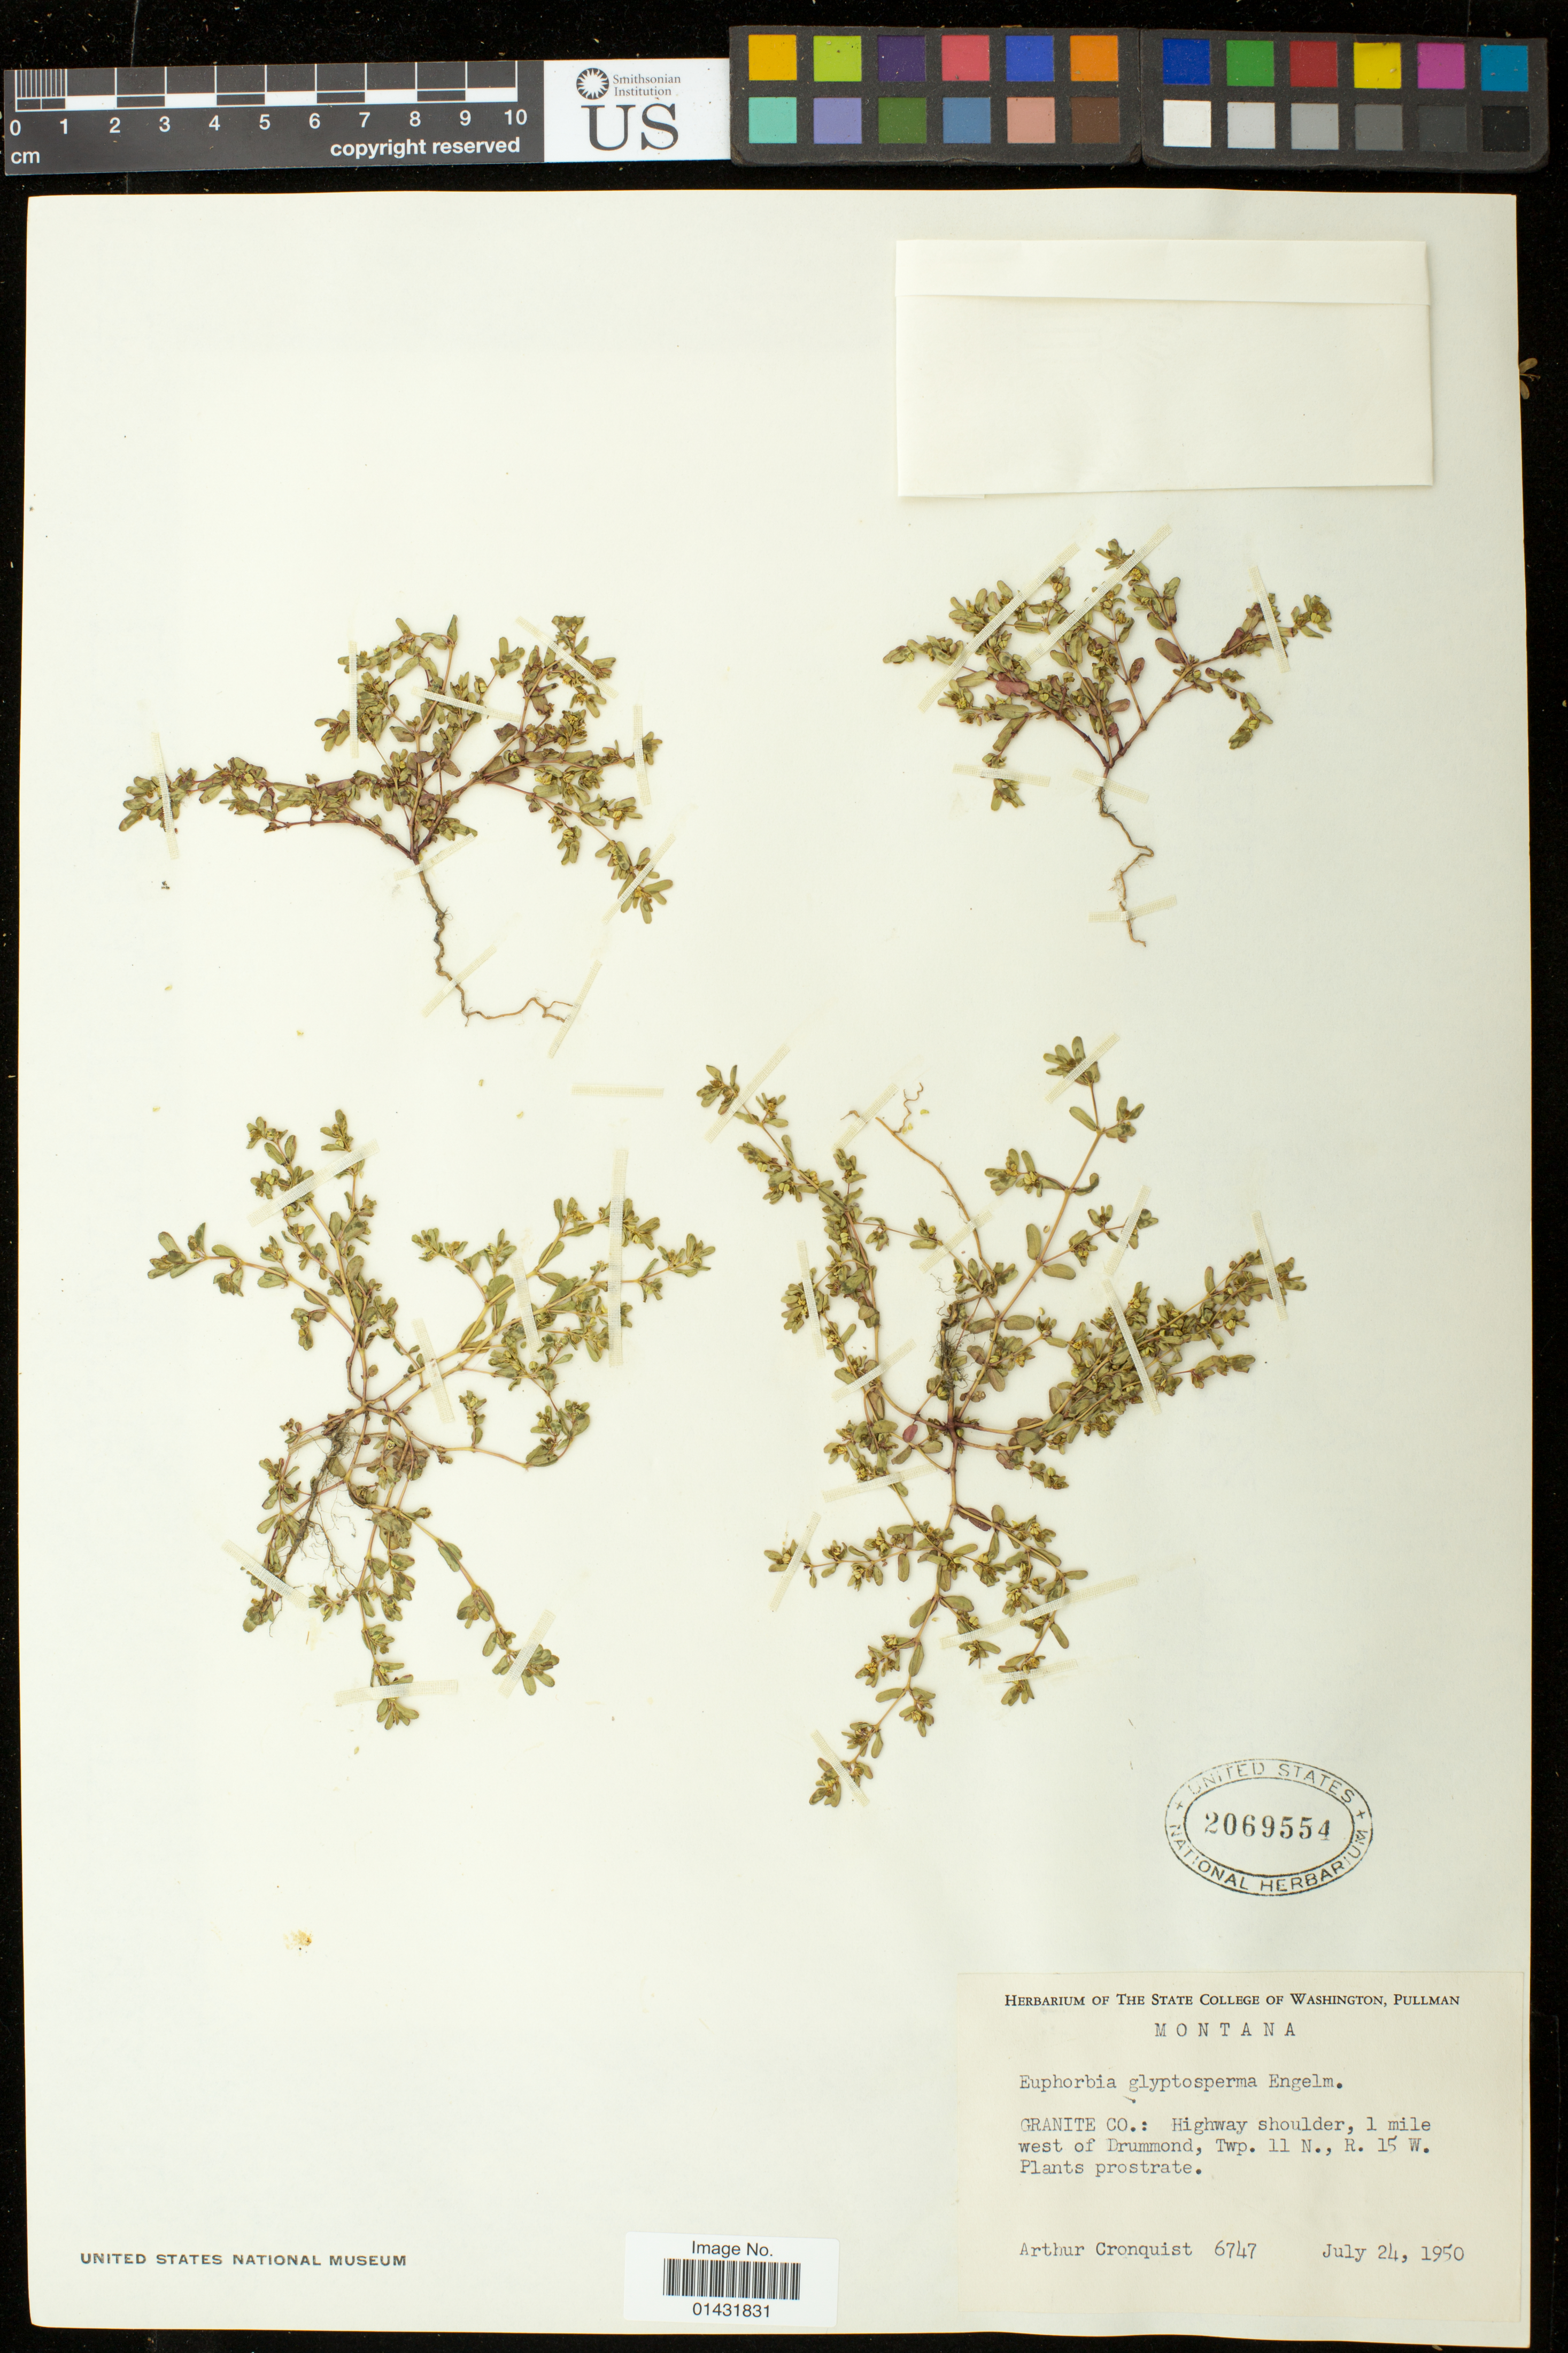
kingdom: Plantae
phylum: Tracheophyta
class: Magnoliopsida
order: Malpighiales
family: Euphorbiaceae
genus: Euphorbia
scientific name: Euphorbia glyptosperma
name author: Engelm.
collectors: A. J. Cronquist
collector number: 6747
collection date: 1950-07-24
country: United States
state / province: Montana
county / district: Granite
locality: Highway shoulder, 1 mile west of Drummond, Twp. 11 N., R. 15 W.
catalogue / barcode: US 2069554